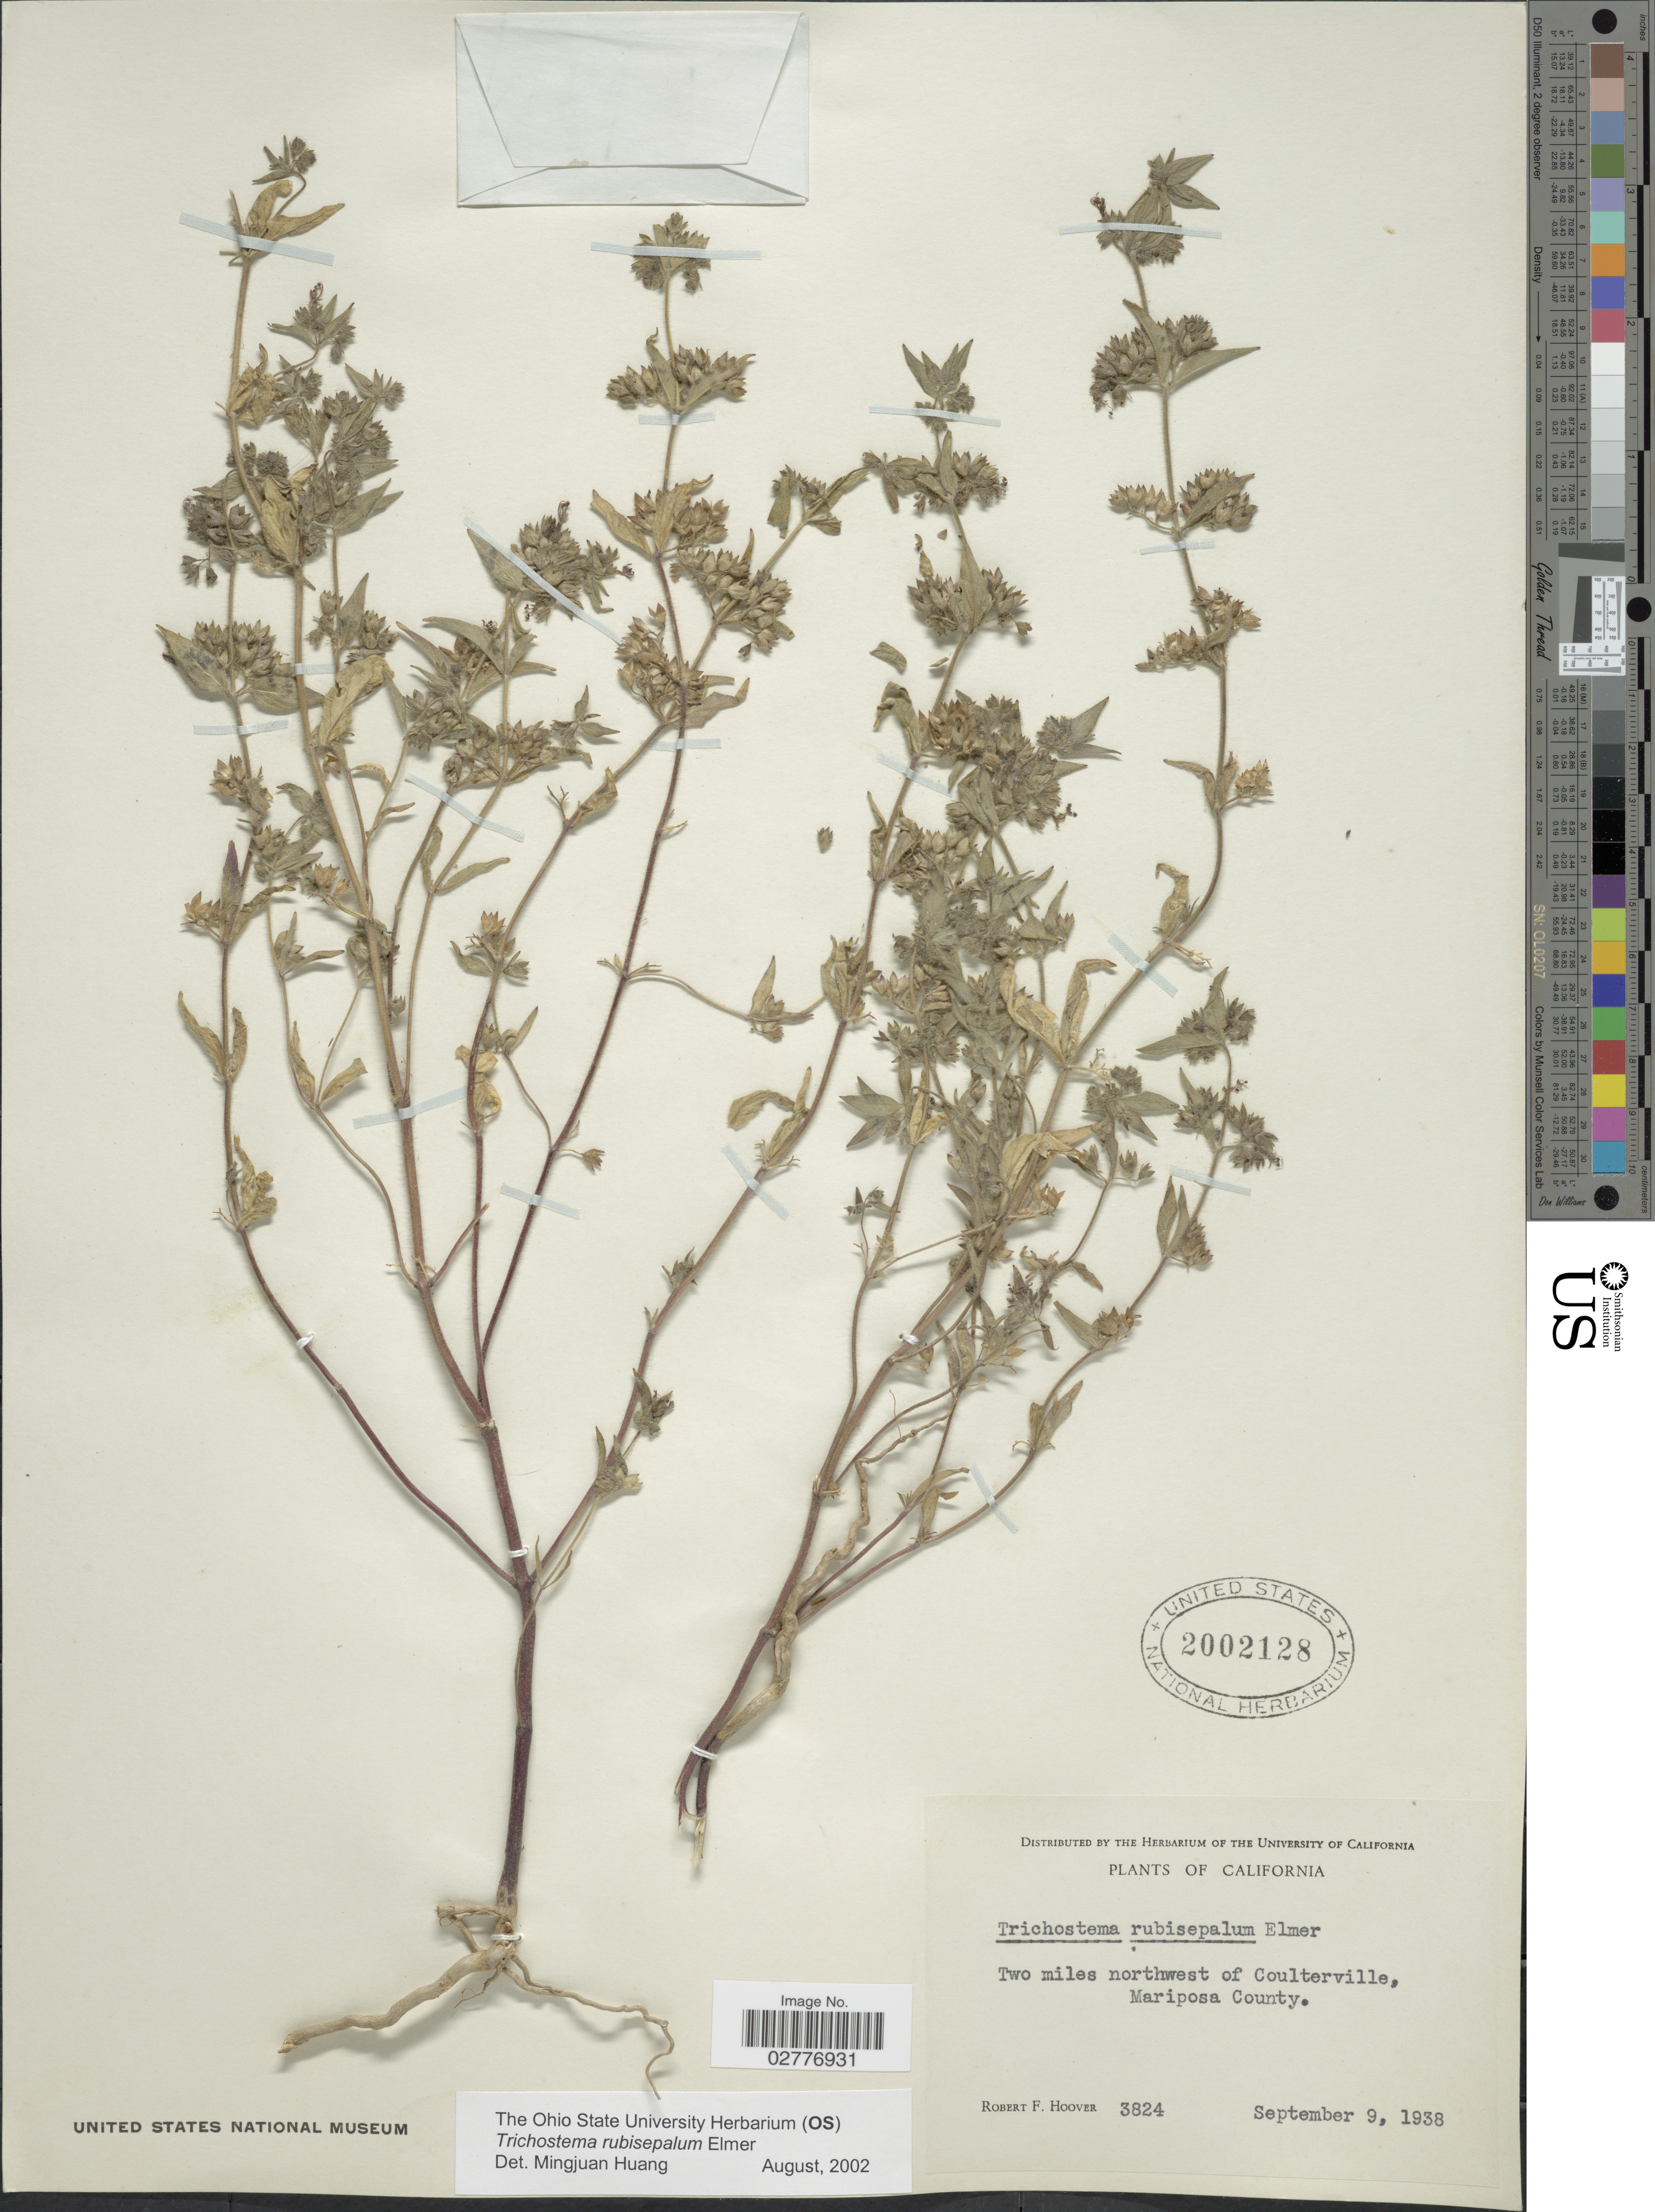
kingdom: Plantae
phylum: Tracheophyta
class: Magnoliopsida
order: Lamiales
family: Lamiaceae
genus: Trichostema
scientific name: Trichostema rubisepalum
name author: Elmer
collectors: R. F. Hoover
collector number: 3824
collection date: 1938-09-09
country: United States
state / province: California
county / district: Mariposa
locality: Two miles northwest of Coulterville, Mariposa County.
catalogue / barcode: US 2002128